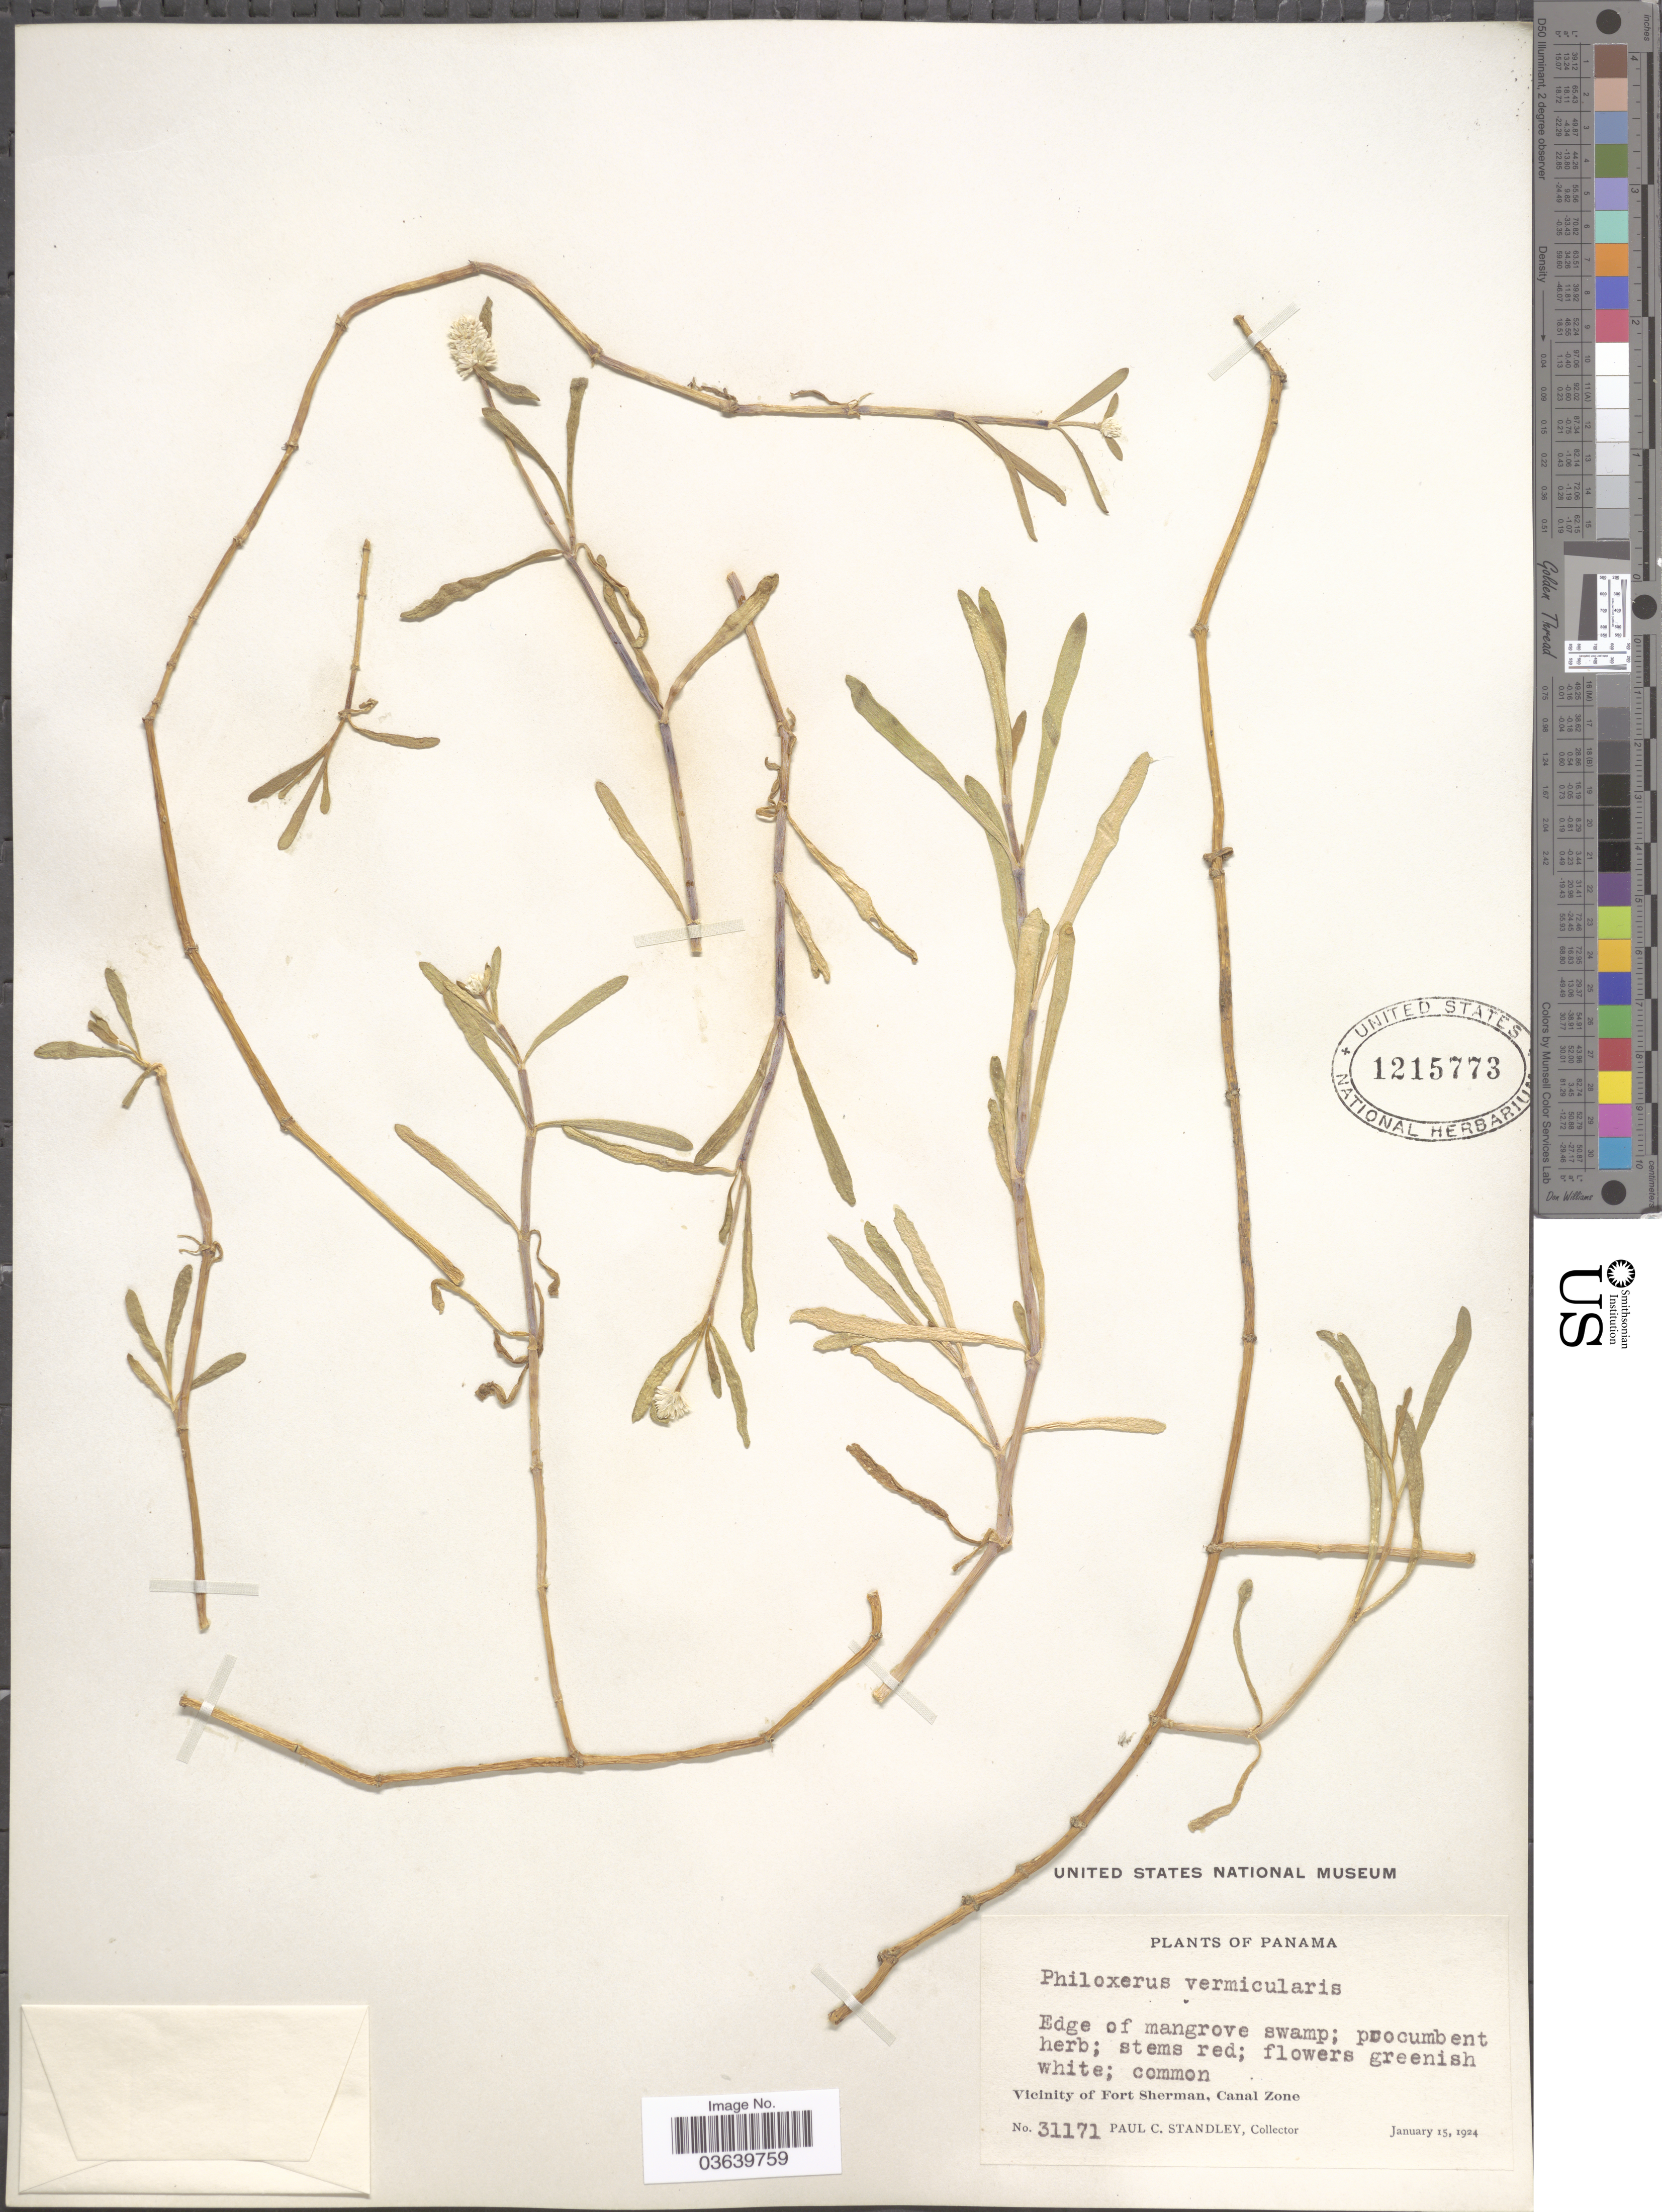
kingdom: Plantae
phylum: Tracheophyta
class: Magnoliopsida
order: Caryophyllales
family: Amaranthaceae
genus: Gomphrena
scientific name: Gomphrena vermicularis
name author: L.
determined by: Strong, Mark T., (BOT), Smithsonian Institution - National Museum of Natural History (UNITED STATES)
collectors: P. C. Standley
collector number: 31171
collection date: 1924-01-15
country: Panama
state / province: Colón / Panamá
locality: Edge of mangrove swamp; Vicinity of Fort Sherman, Canal Zone.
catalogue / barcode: US 1215773